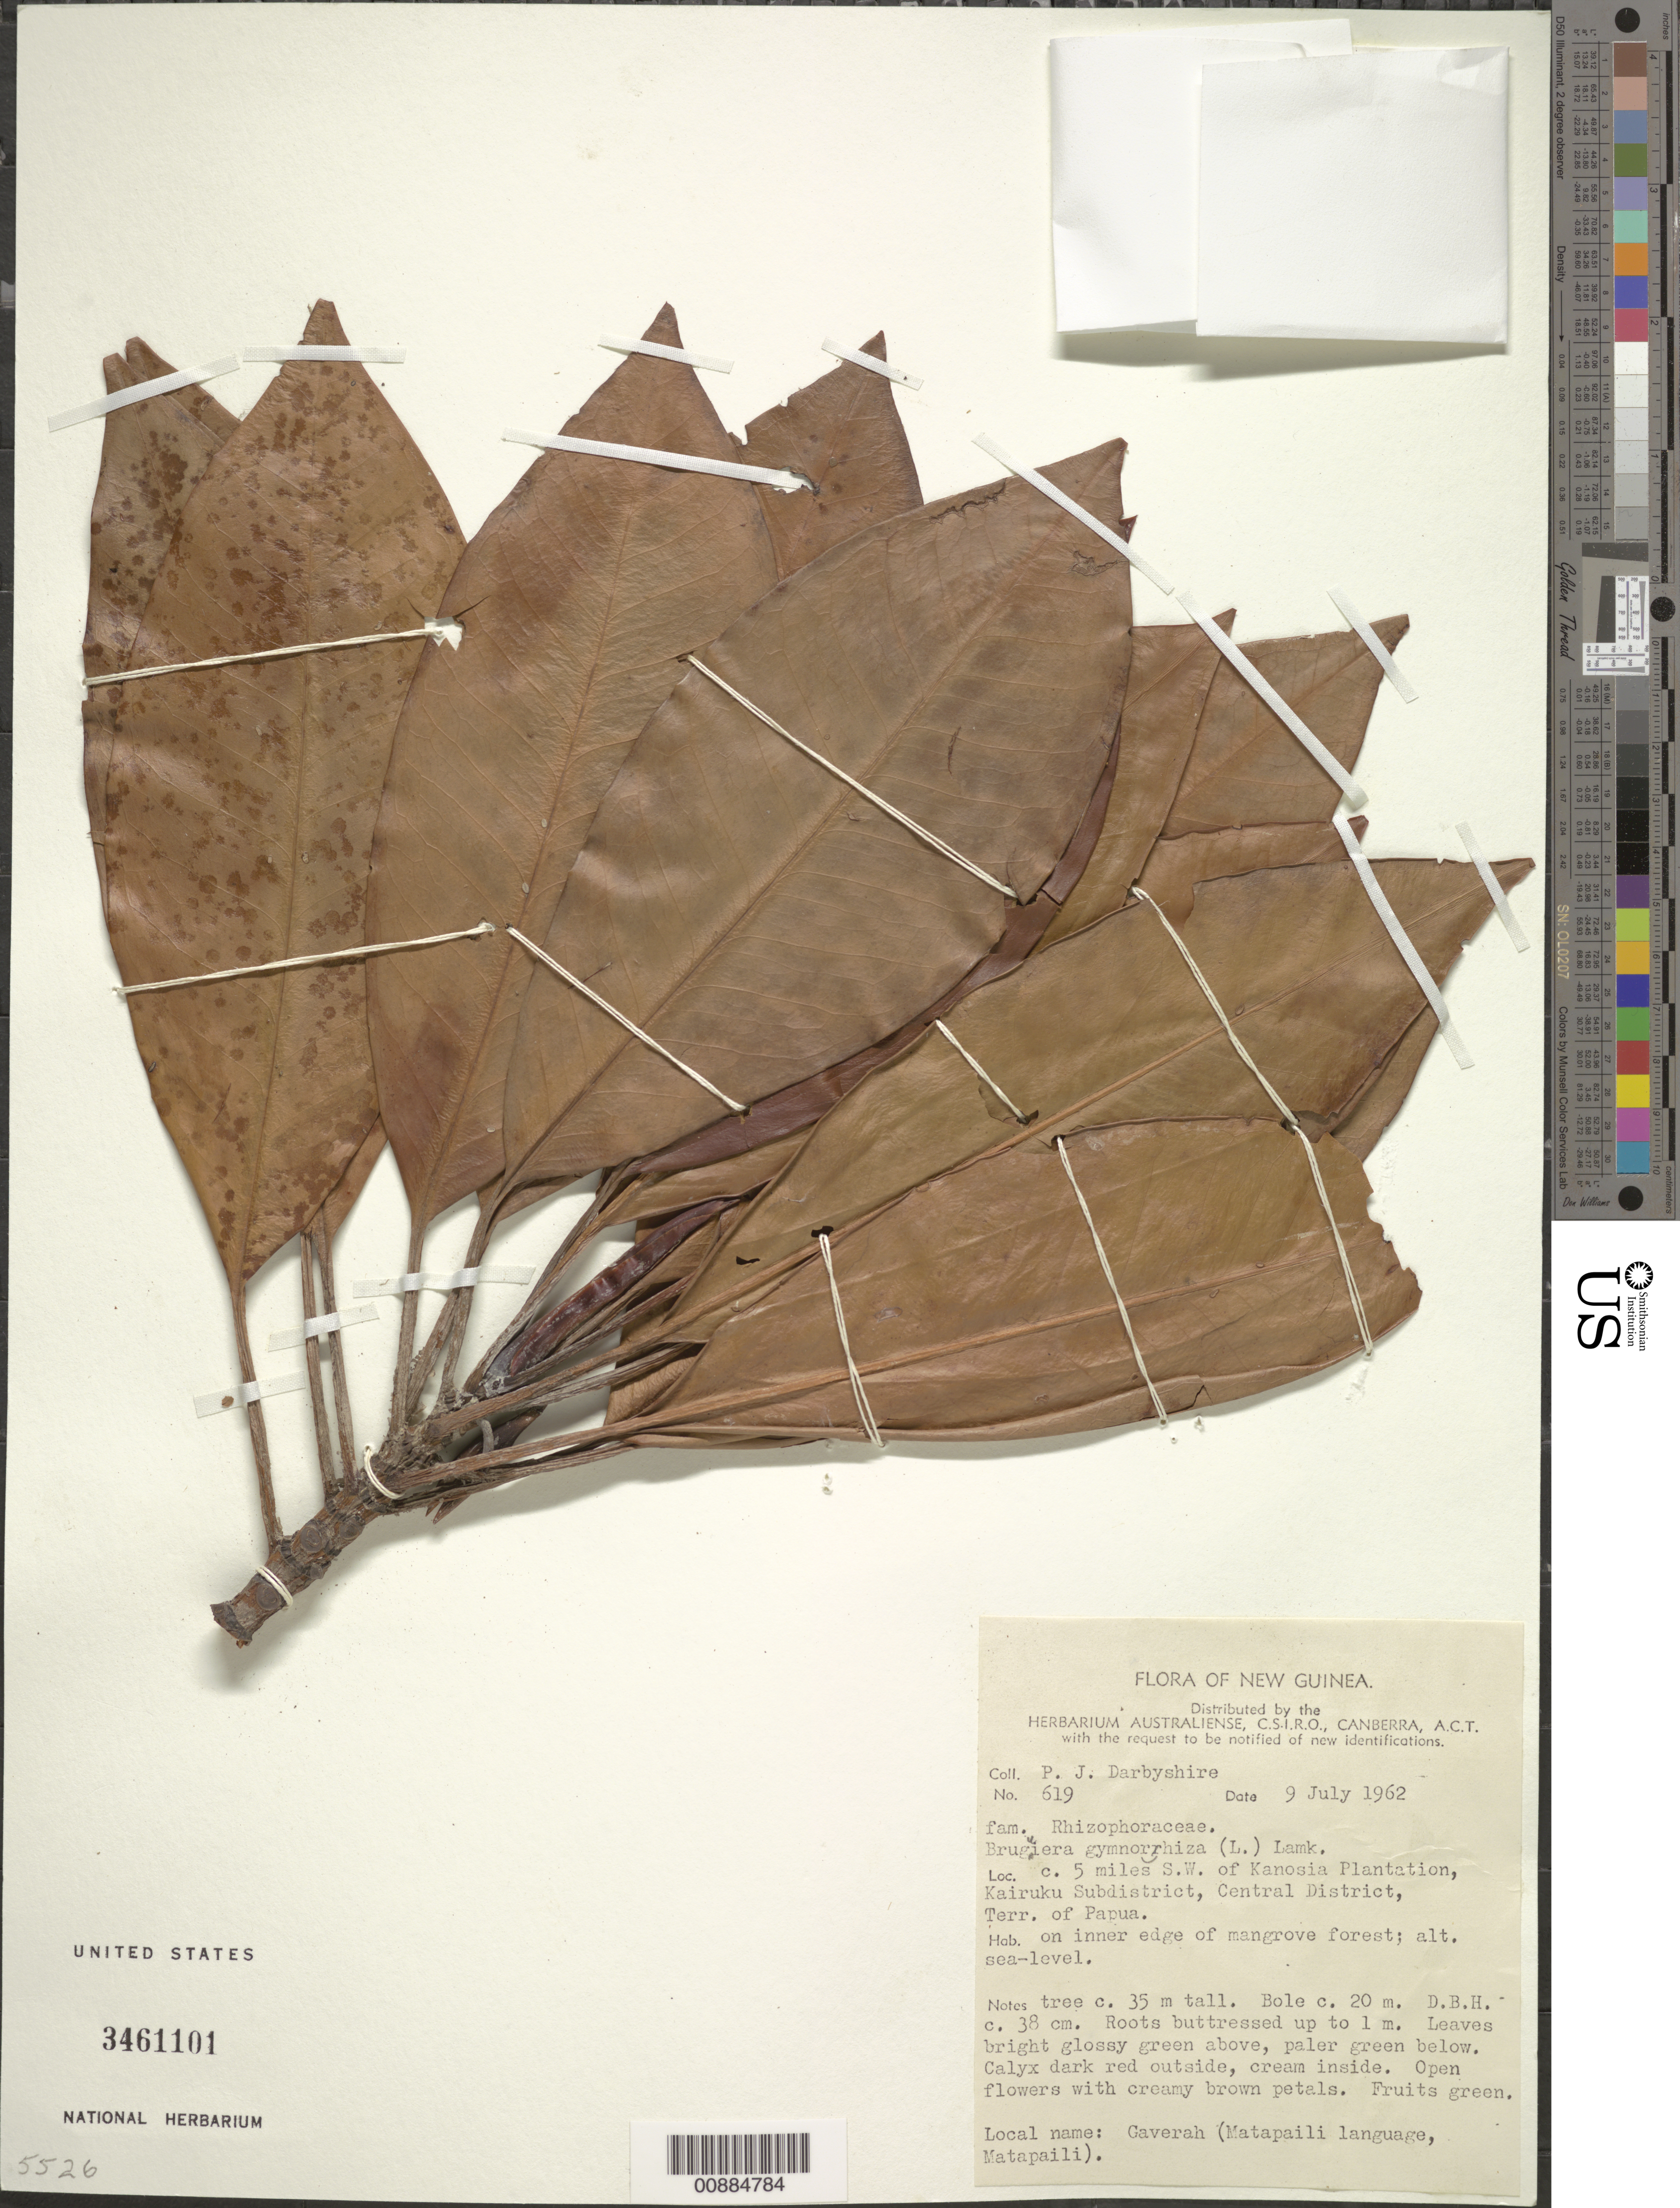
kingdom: Plantae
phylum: Tracheophyta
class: Magnoliopsida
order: Malpighiales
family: Rhizophoraceae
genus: Bruguiera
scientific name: Bruguiera gymnorhiza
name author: (L.) Savigny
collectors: P. Darbyshire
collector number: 619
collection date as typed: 09 Jul 1962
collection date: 1962-07-09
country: Papua New Guinea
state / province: Central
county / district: Kairuku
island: New Guinea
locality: Central District, Kairuku Subdistrict, c. 5 miles southwest of Kanosia Plantation.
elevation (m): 0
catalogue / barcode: US 3461101